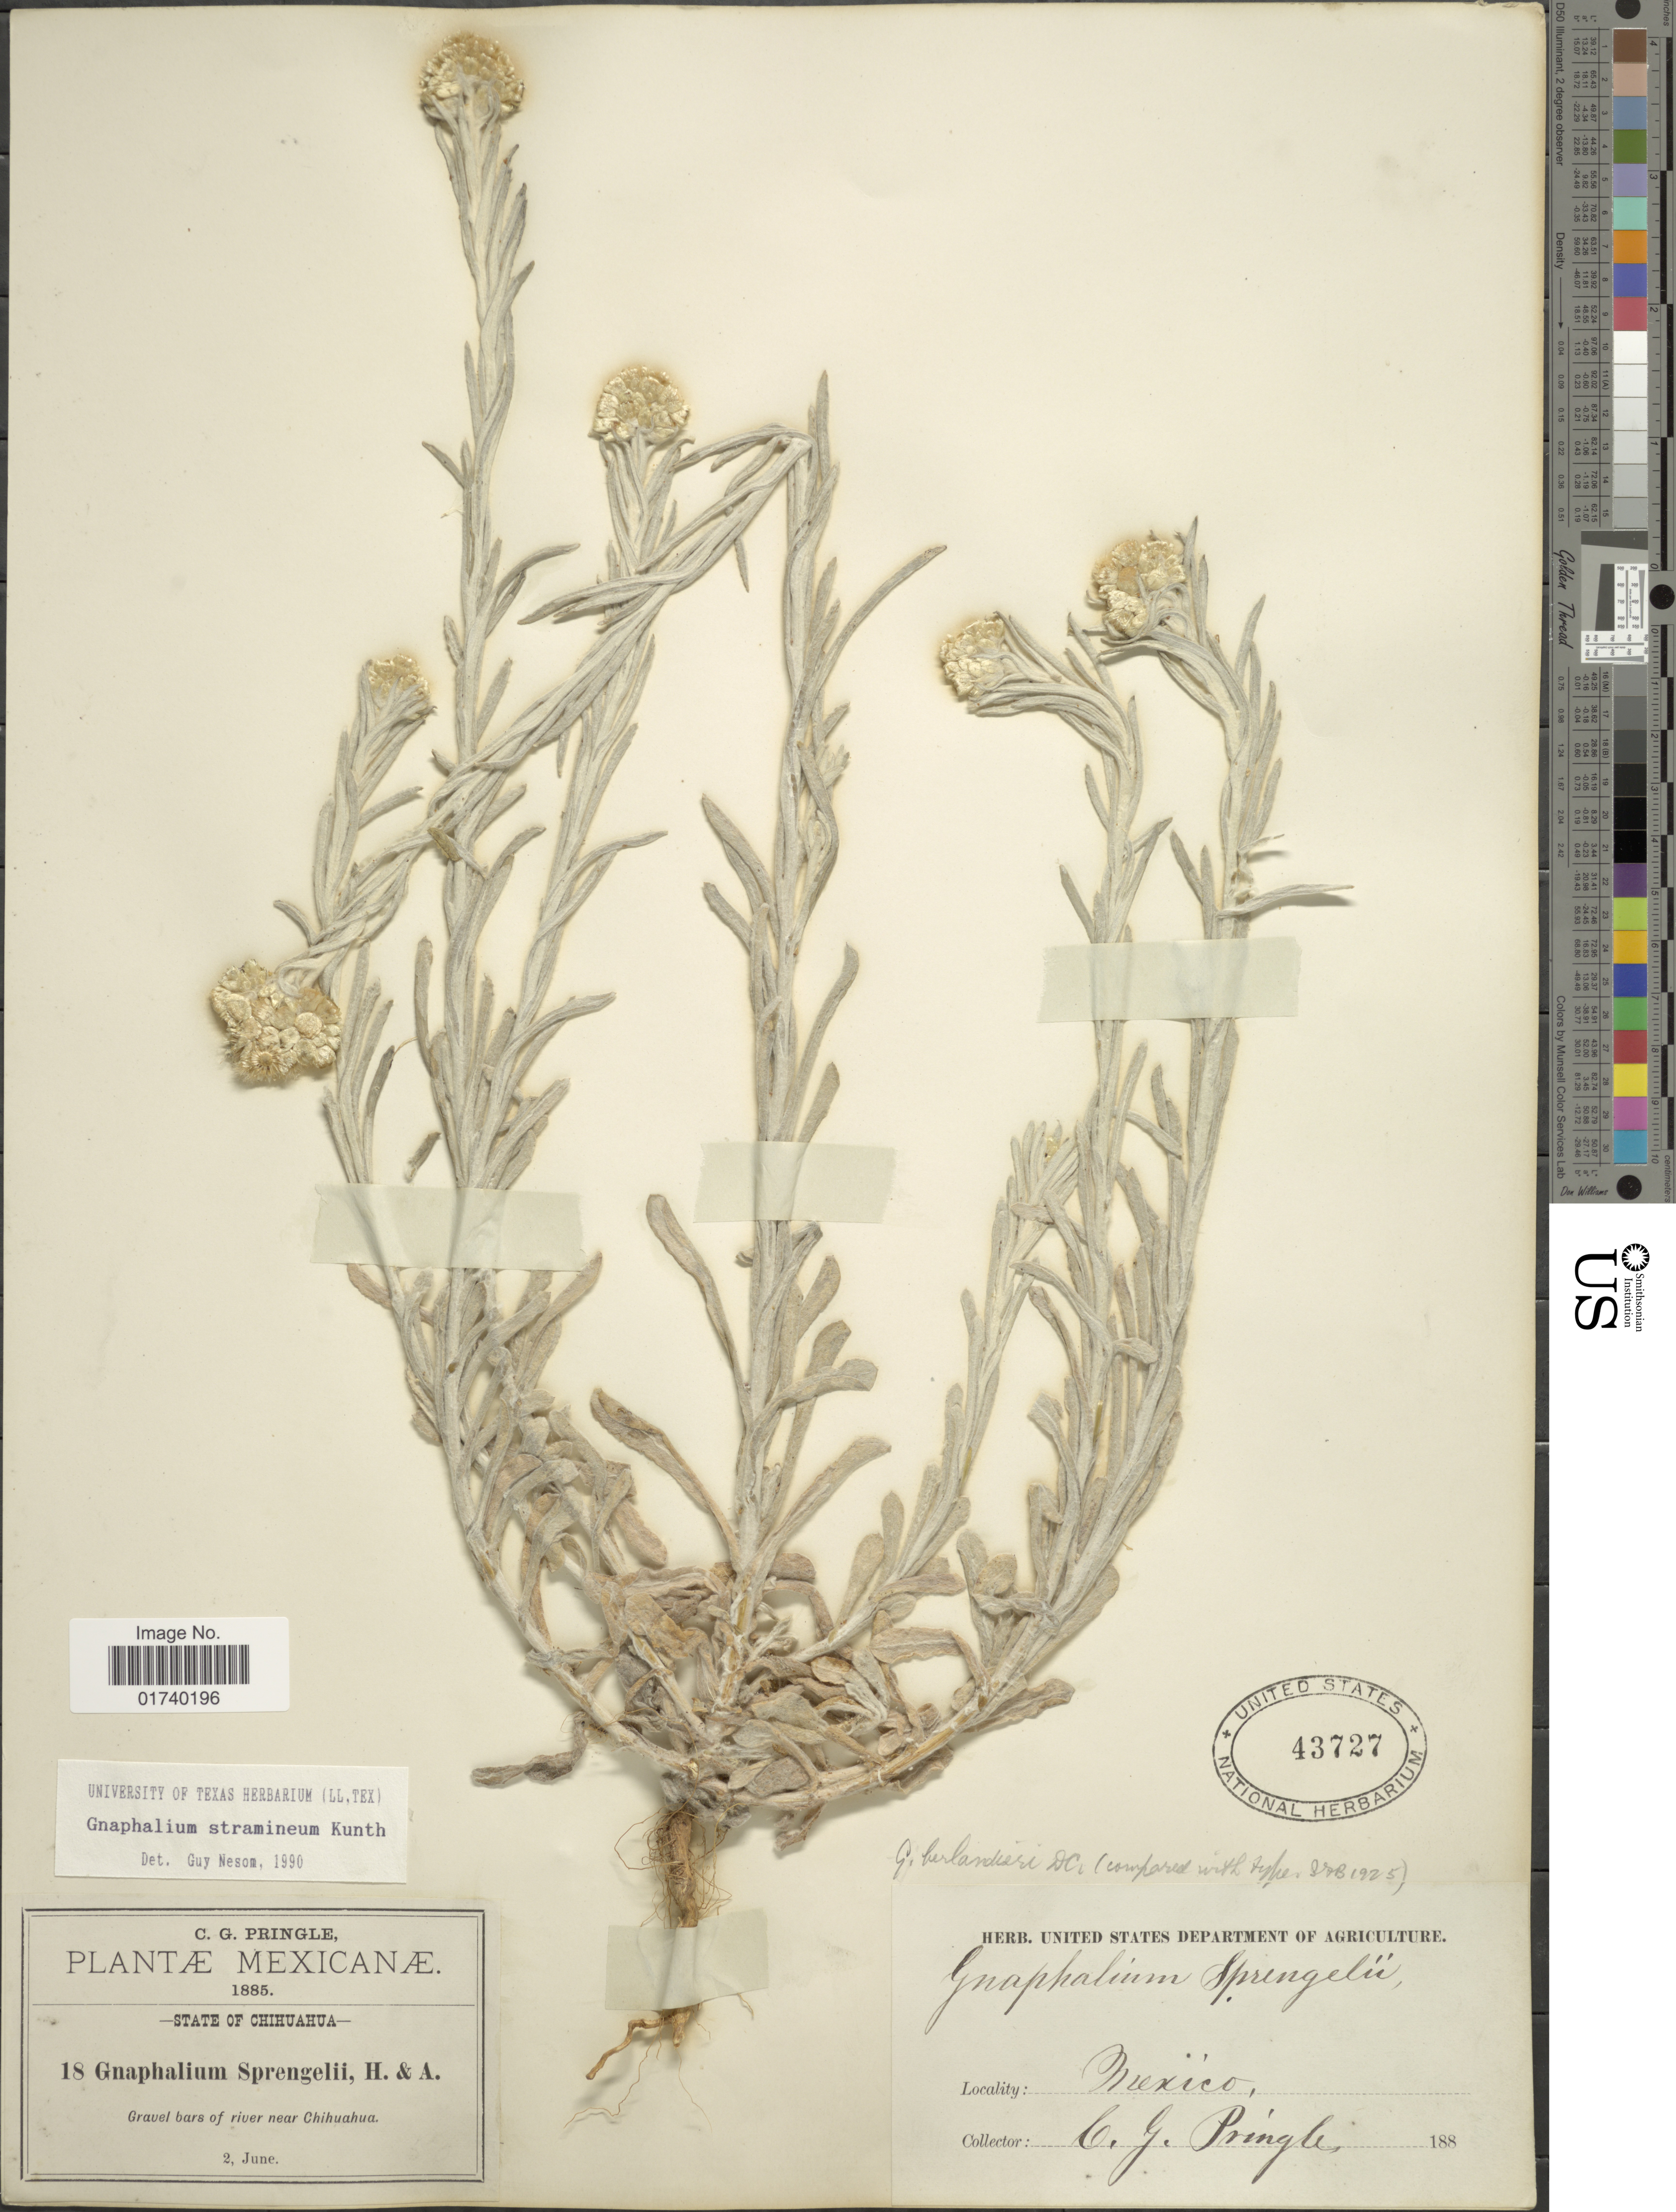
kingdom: Plantae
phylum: Tracheophyta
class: Magnoliopsida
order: Asterales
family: Asteraceae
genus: Pseudognaphalium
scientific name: Pseudognaphalium stramineum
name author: (Kunth) Anderb.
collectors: C. G. Pringle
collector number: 18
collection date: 1885-06-02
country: Mexico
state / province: Chihuahua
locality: State of Chihuahua, Gravel bars of river near Chihuahua.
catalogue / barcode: US 43727